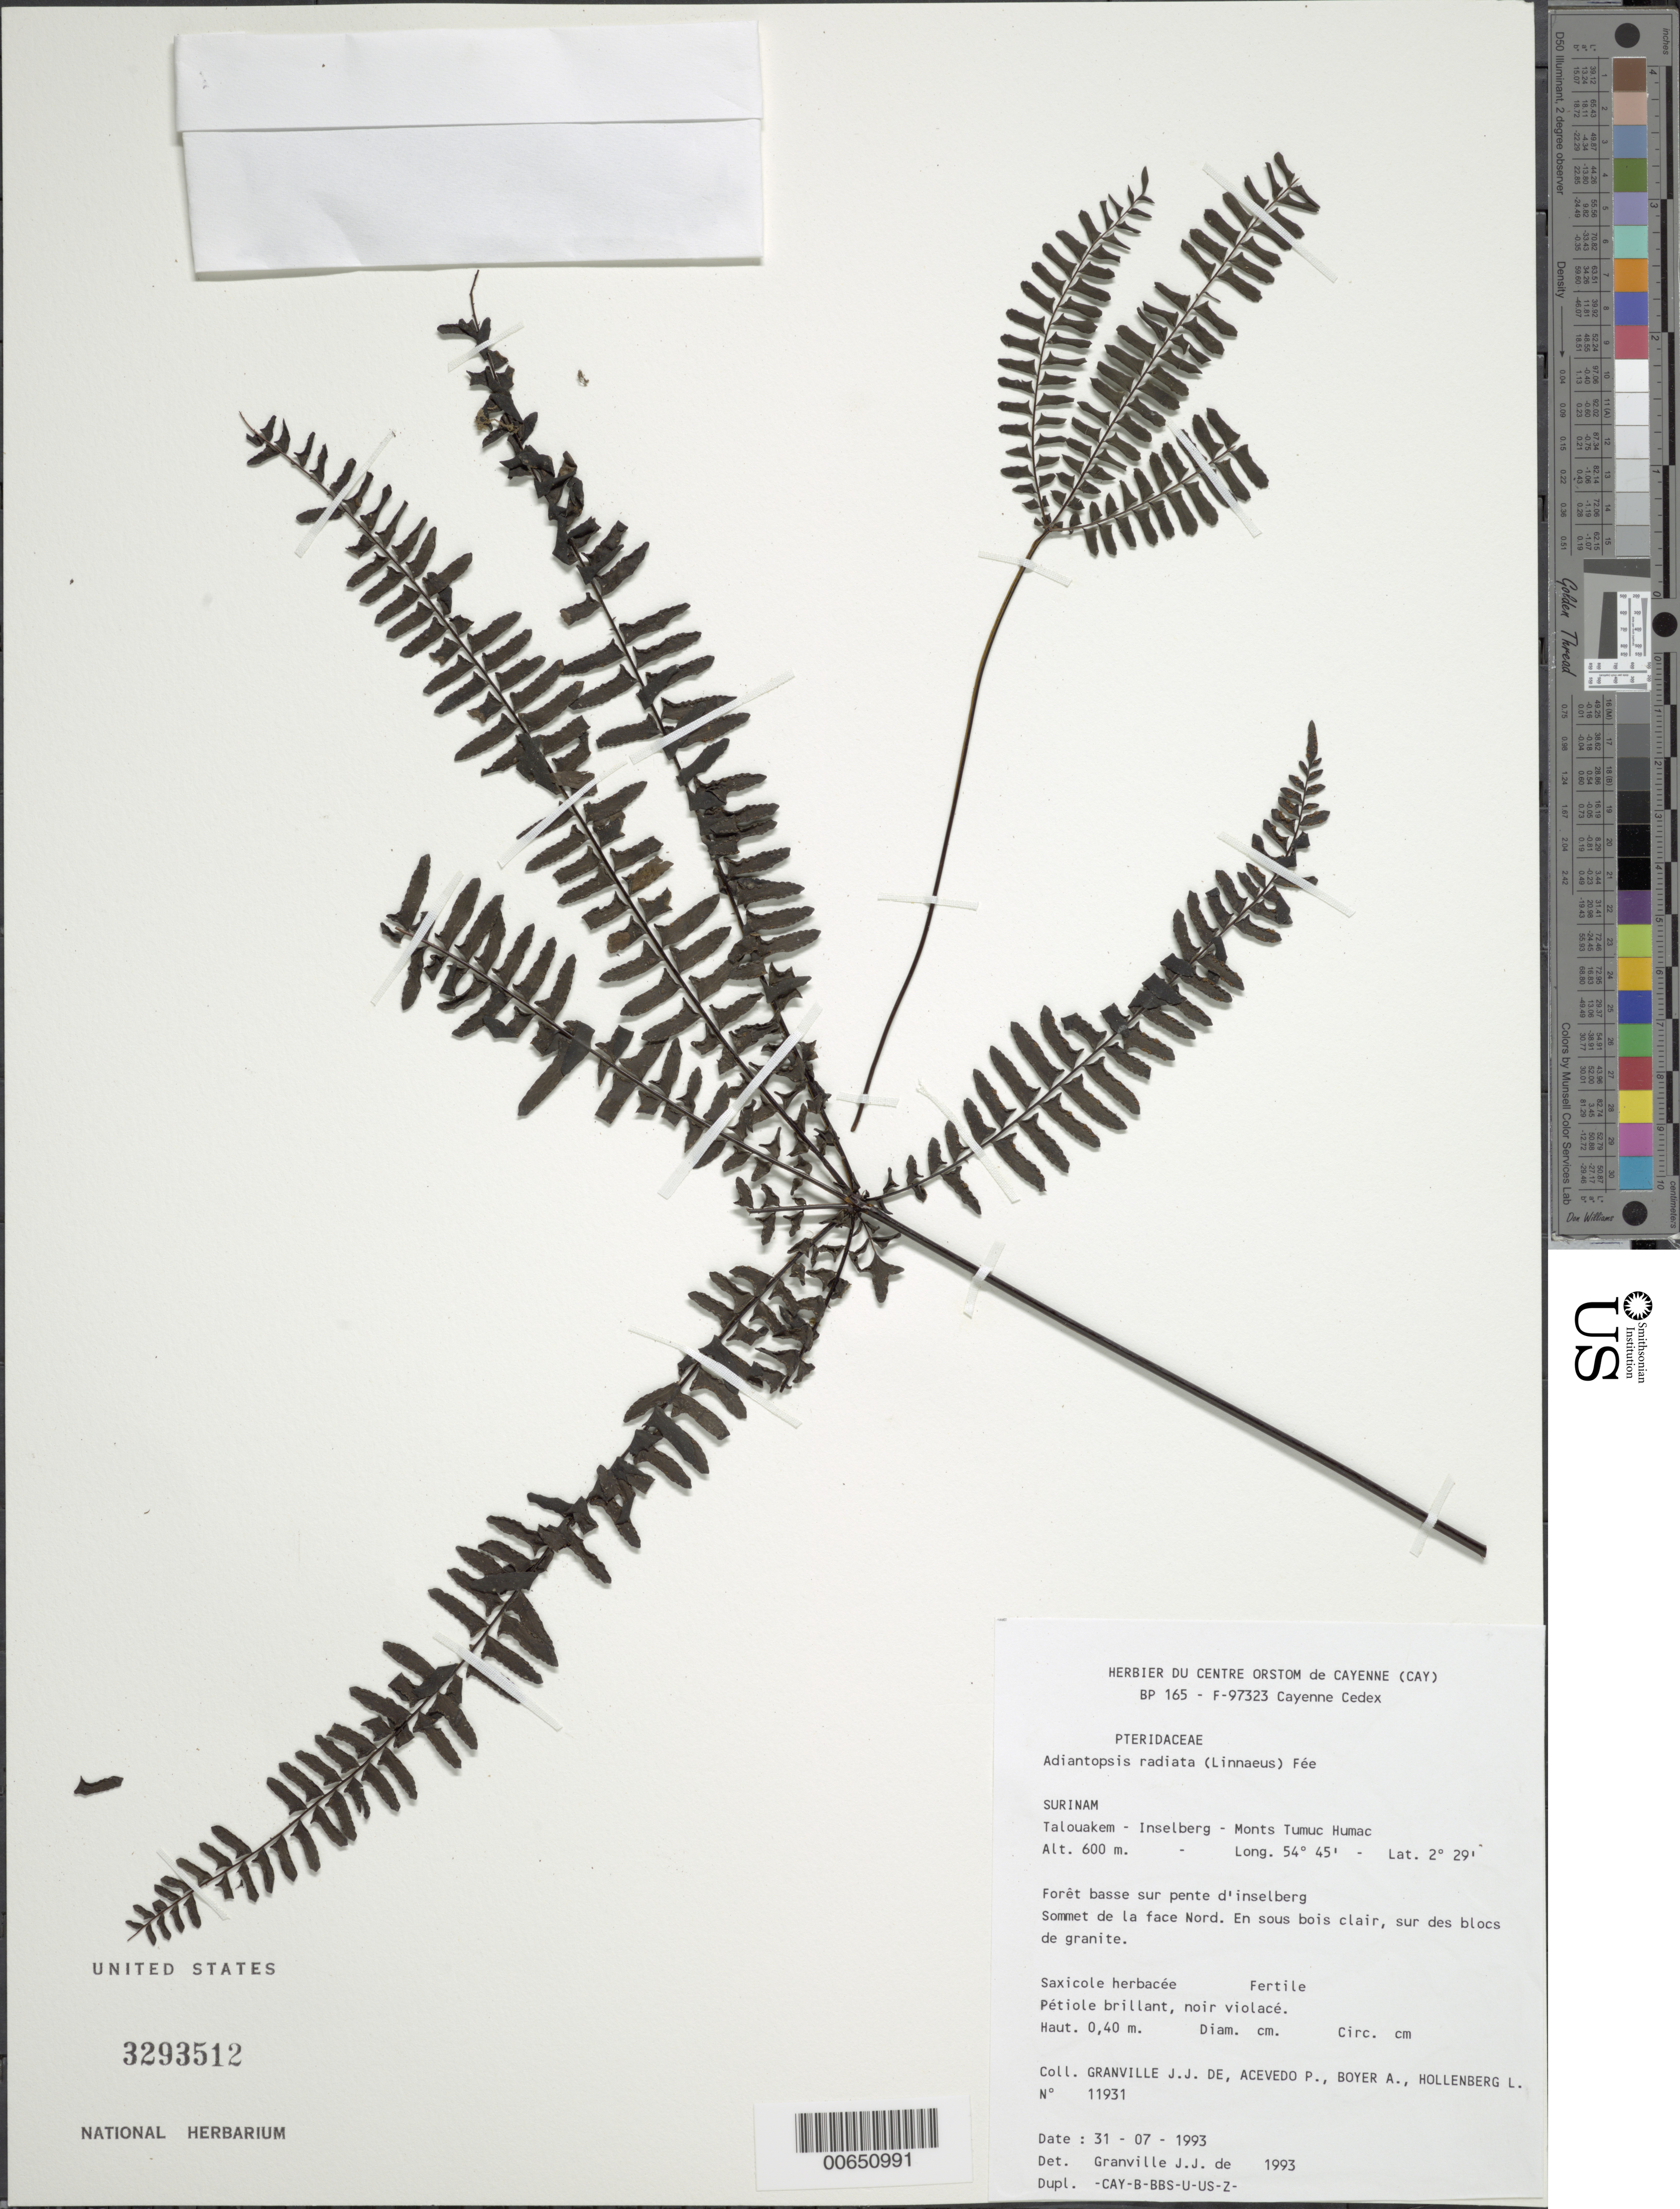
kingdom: Plantae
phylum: Tracheophyta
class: Polypodiopsida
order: Polypodiales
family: Pteridaceae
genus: Adiantopsis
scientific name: Adiantopsis radiata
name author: (L.) Fée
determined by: Granville, J. J. de, (CAY), Institut de Recherche pour le Developpement (IRD) (FRENCH GUIANA)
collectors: J.-J. de Granville, P. Acevedo-Rodr., A. Boyer & L. Hollenberg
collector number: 11931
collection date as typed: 31-Jul-93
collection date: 1993-07-31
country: Suriname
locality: Talouakem, inselberg, Monts Tumuc-Humac; sommet de la face Nord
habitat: Forêt basse sur pente d'inselberg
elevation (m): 600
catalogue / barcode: US 3293512